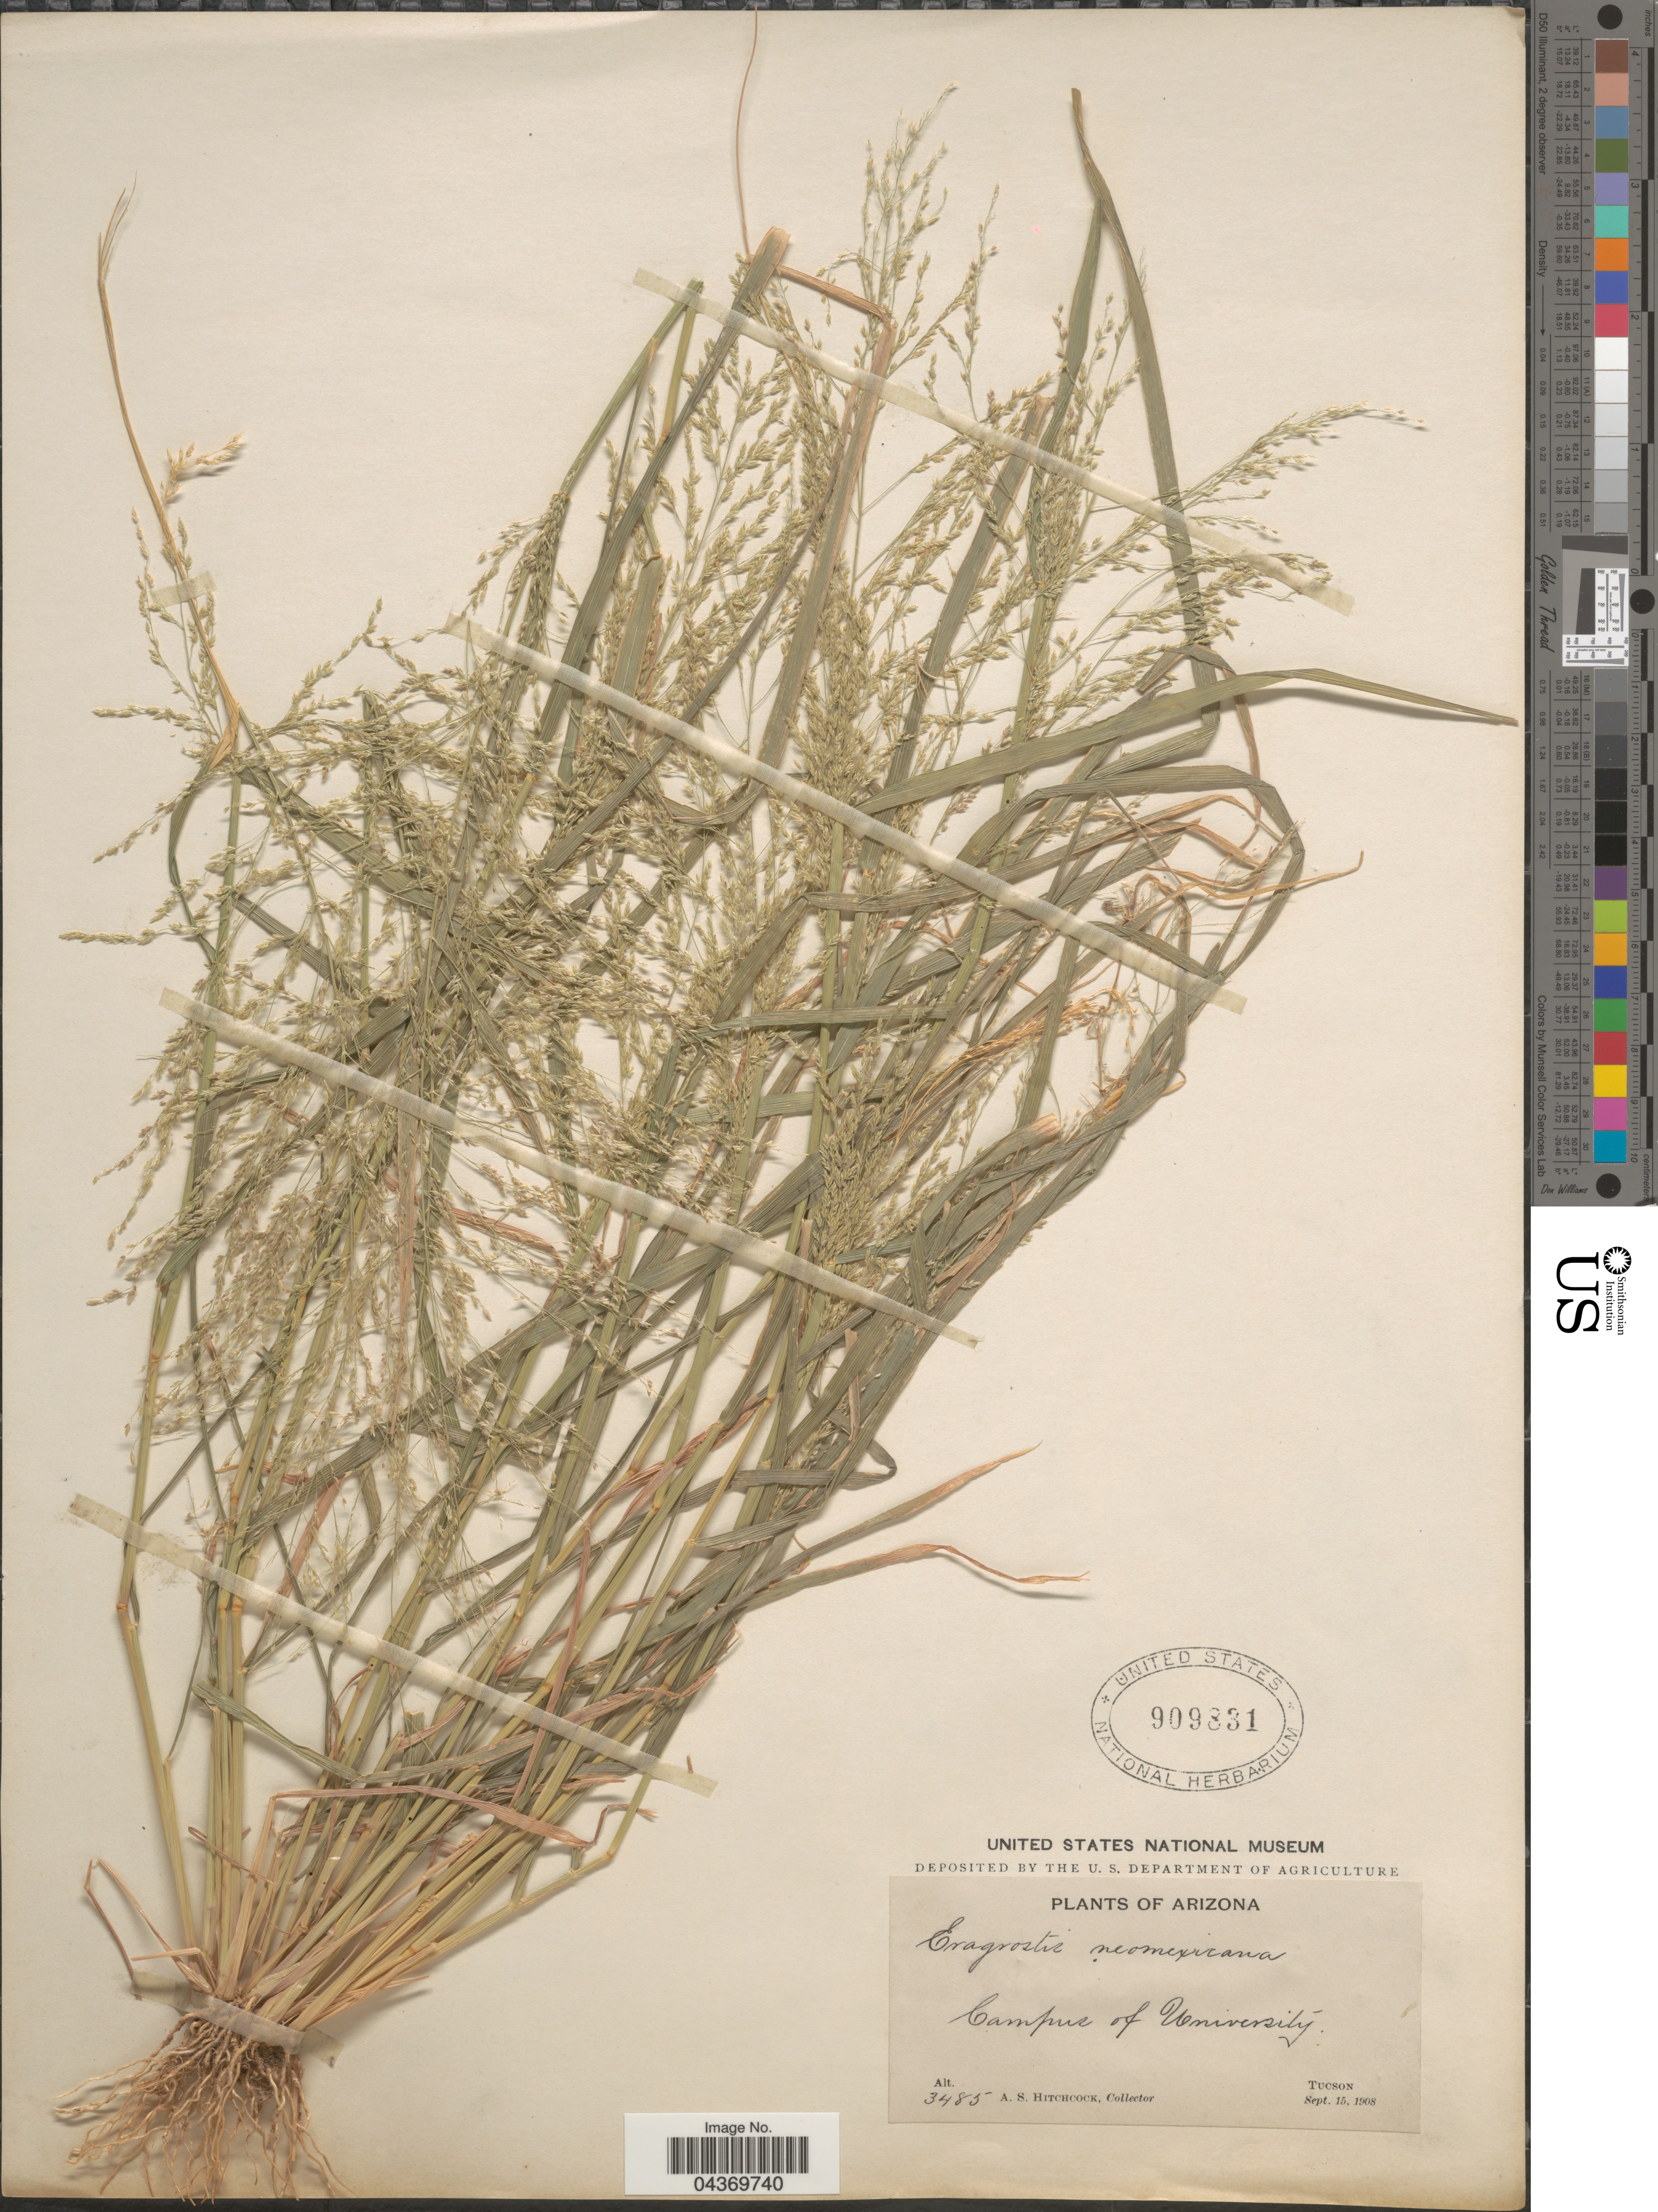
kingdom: Plantae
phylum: Tracheophyta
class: Liliopsida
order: Poales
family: Poaceae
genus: Eragrostis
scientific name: Eragrostis pectinacea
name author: (Michx.) Nees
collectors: A. S. Hitchcock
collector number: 3485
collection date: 1908-09-15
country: United States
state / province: Arizona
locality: Campus of University. Tucson.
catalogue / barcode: US 909831